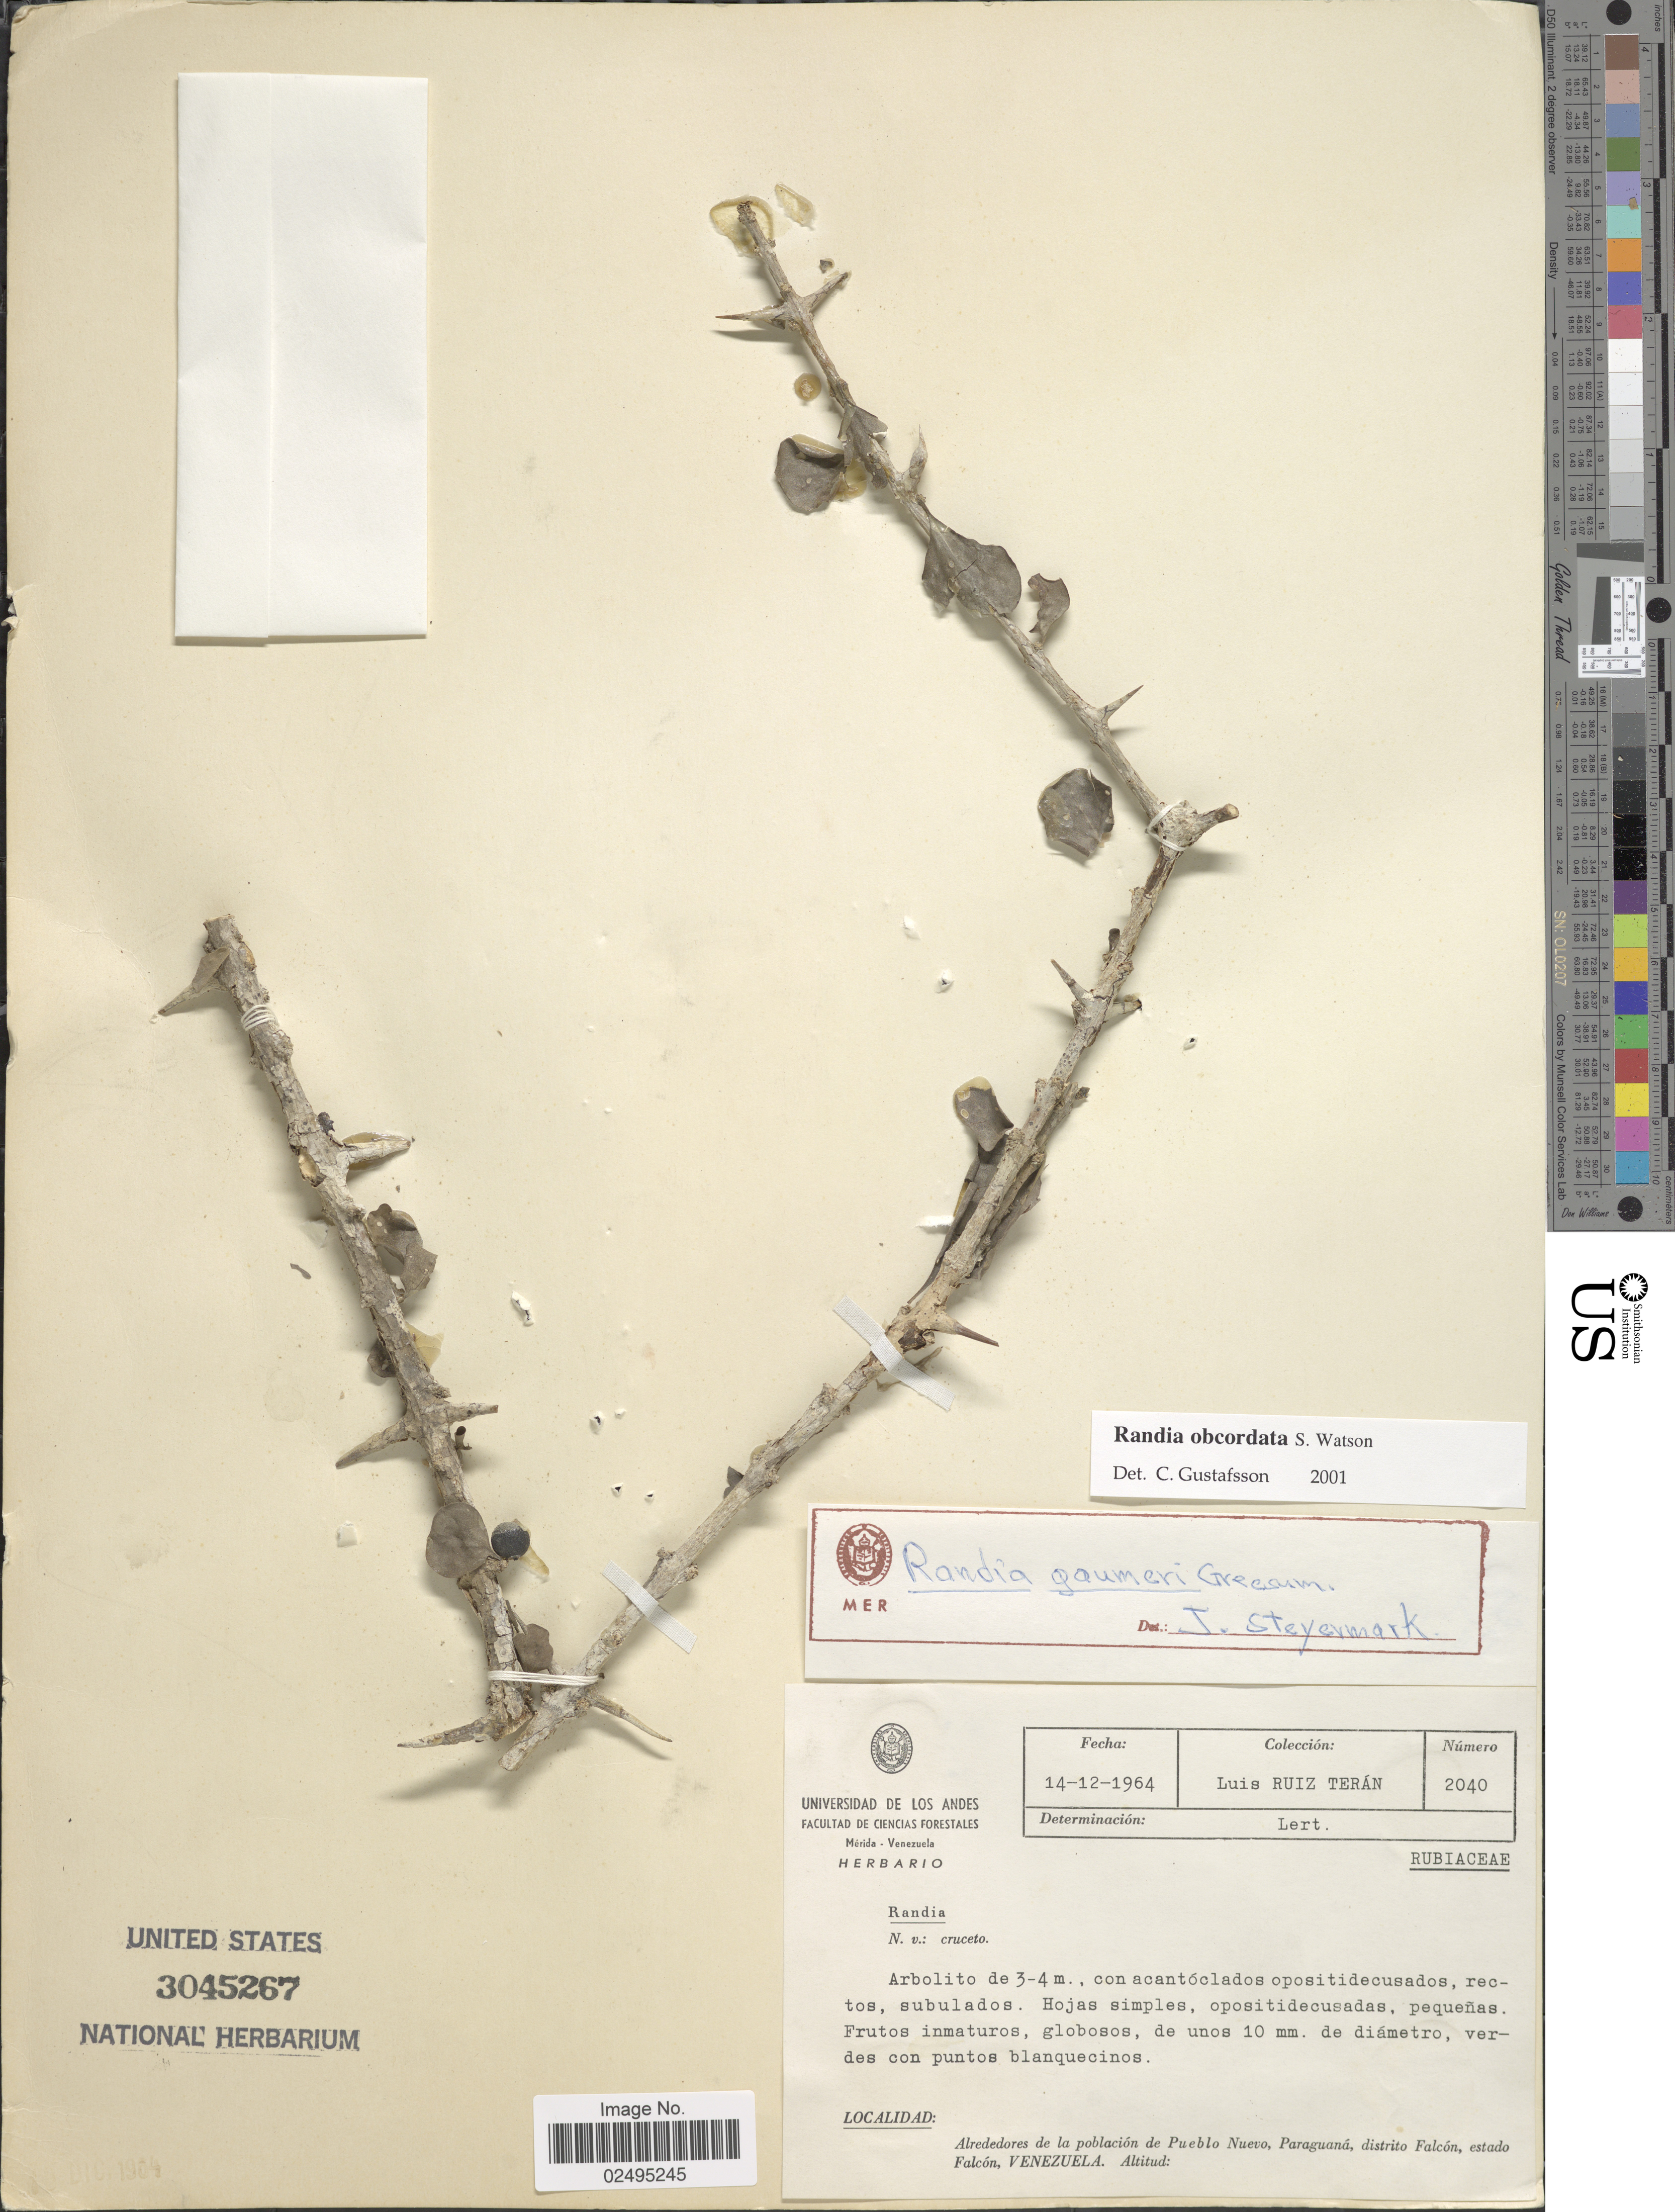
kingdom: Plantae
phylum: Tracheophyta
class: Magnoliopsida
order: Gentianales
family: Rubiaceae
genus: Randia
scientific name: Randia obcordata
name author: S. Watson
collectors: L. E. Ruíz-Terán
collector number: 2040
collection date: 1964-12-14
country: Venezuela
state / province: Falcón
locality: Alrededores de la poblacion de Pueblo Nuevo, distrito Falcon, estado Falcon, Venezuela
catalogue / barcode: US 3045267